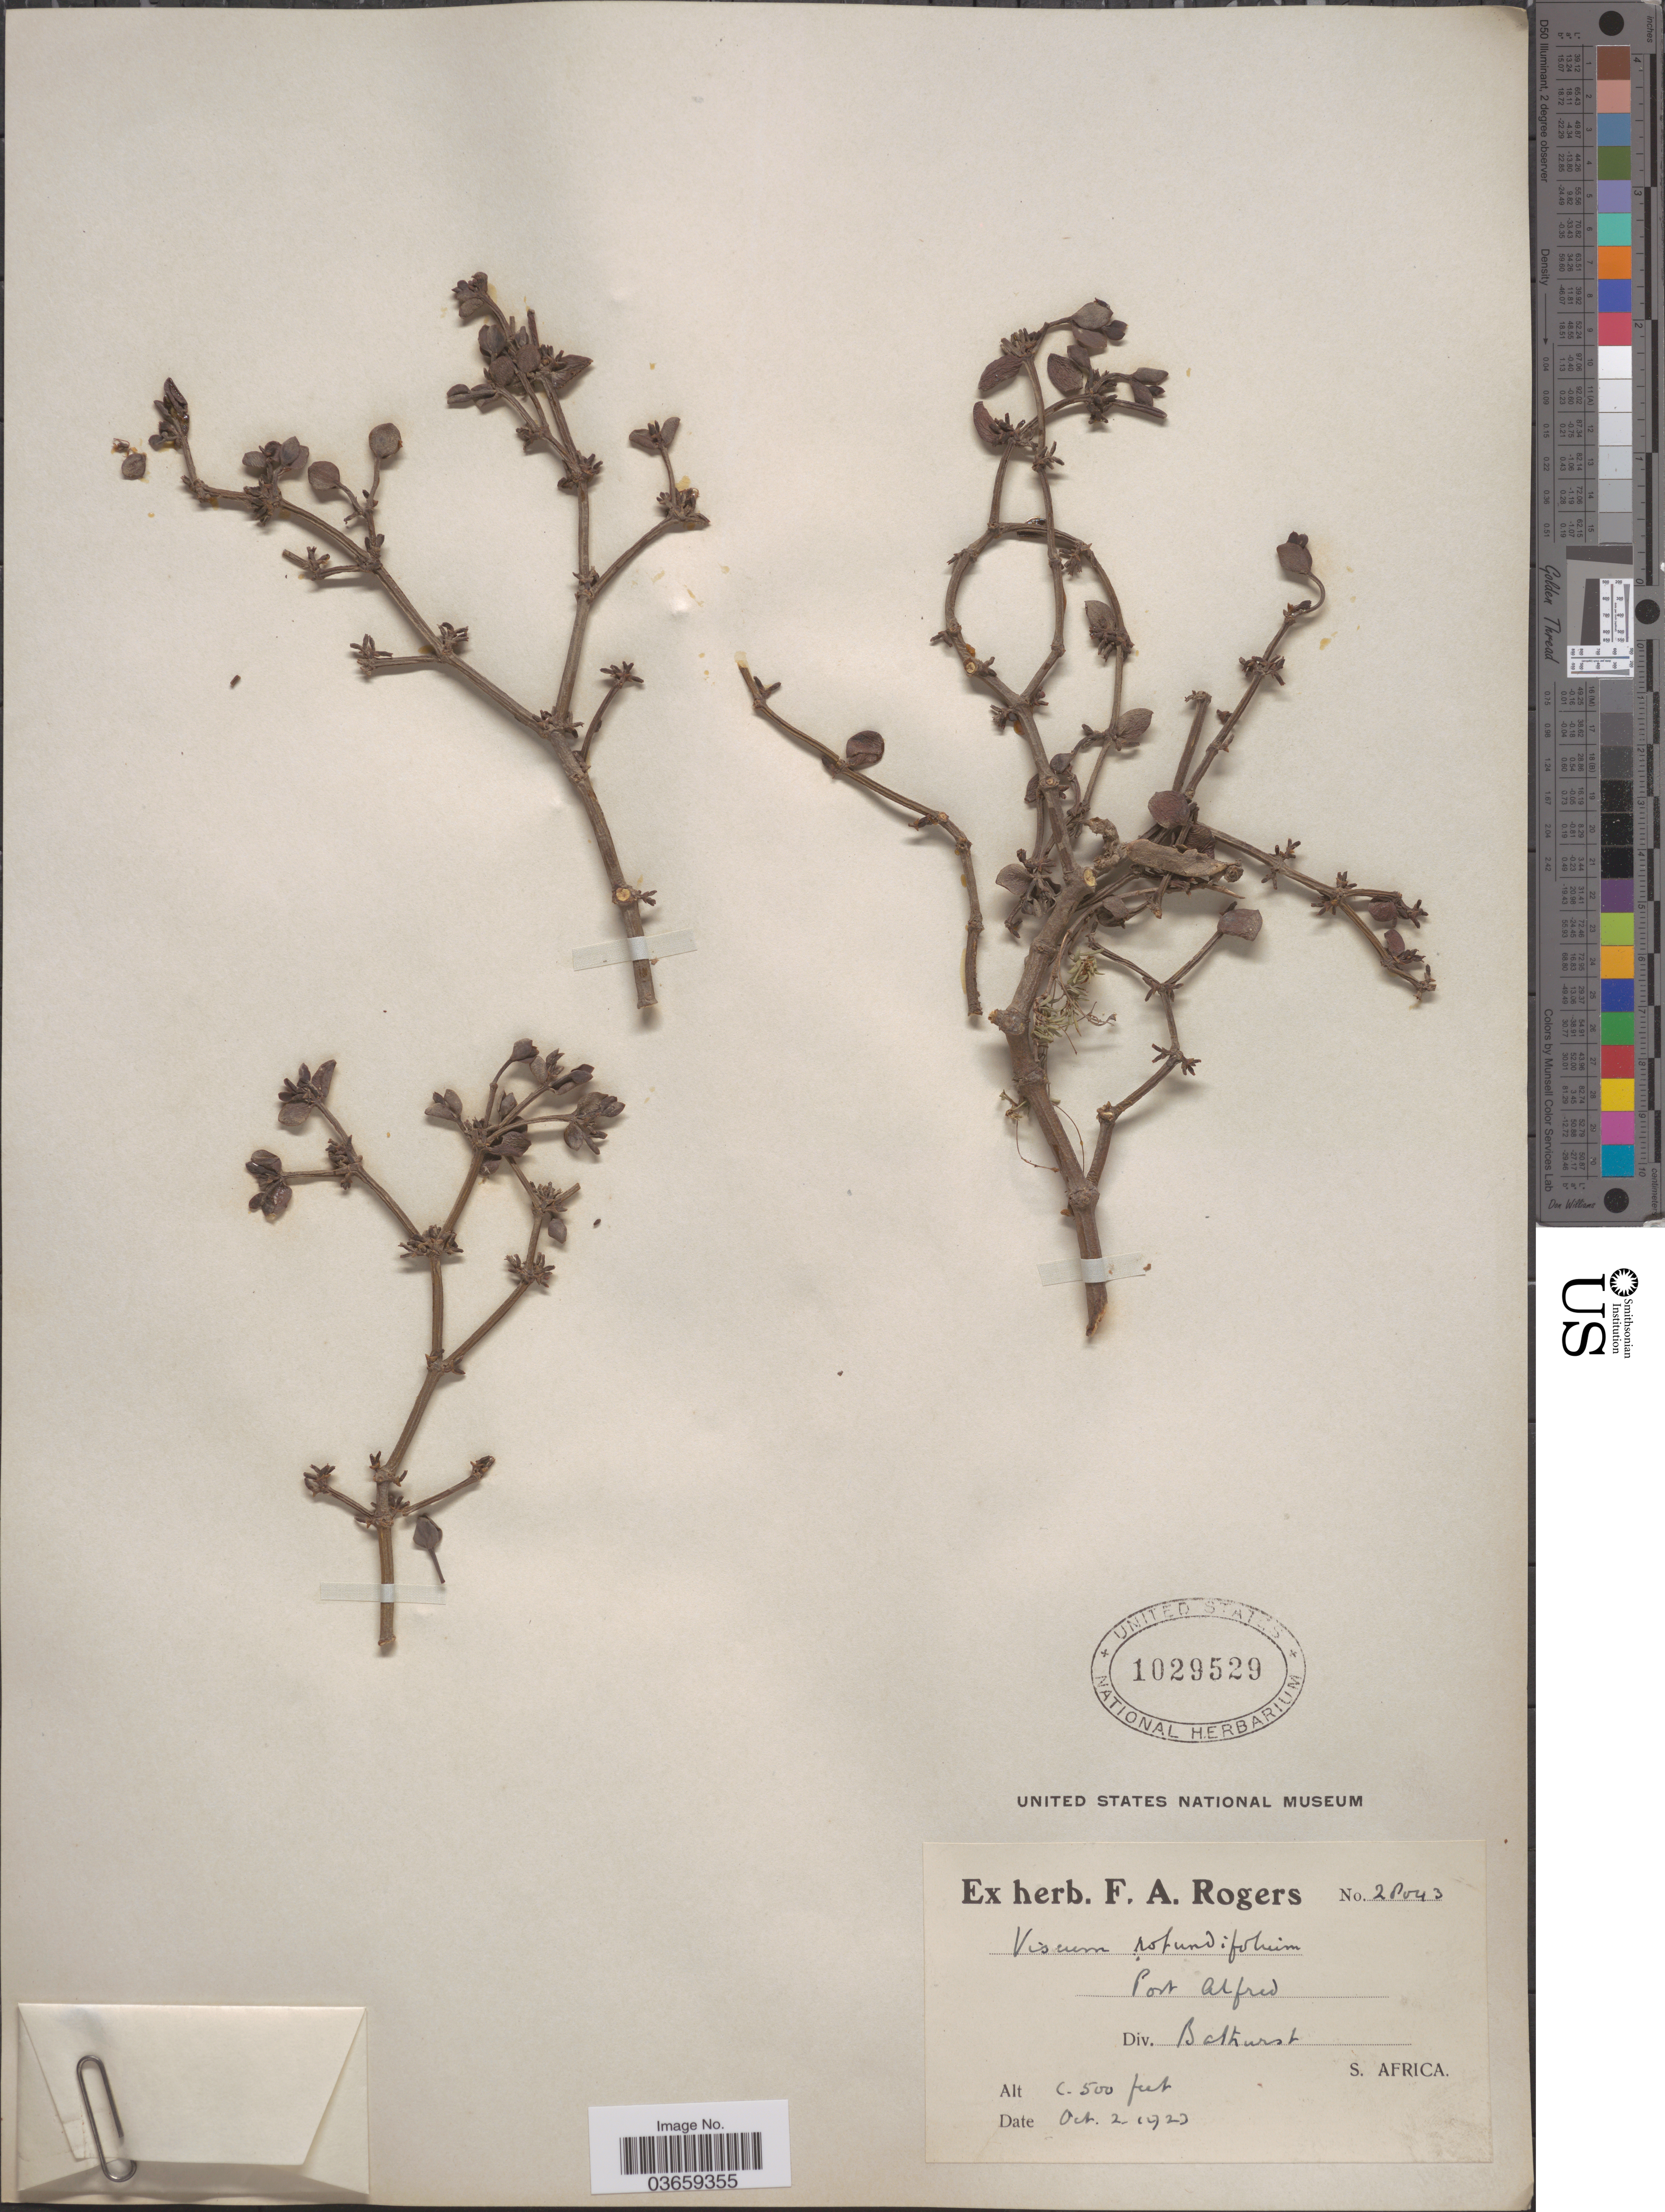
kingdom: Plantae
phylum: Tracheophyta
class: Magnoliopsida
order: Santalales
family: Viscaceae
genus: Viscum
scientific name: Viscum rotundifolium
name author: L. f.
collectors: ex herb. F. A. Rogers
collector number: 28043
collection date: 1923-10-02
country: South Africa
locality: Port Alfred. Div. Bathurst.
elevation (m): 152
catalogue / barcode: US 1029529